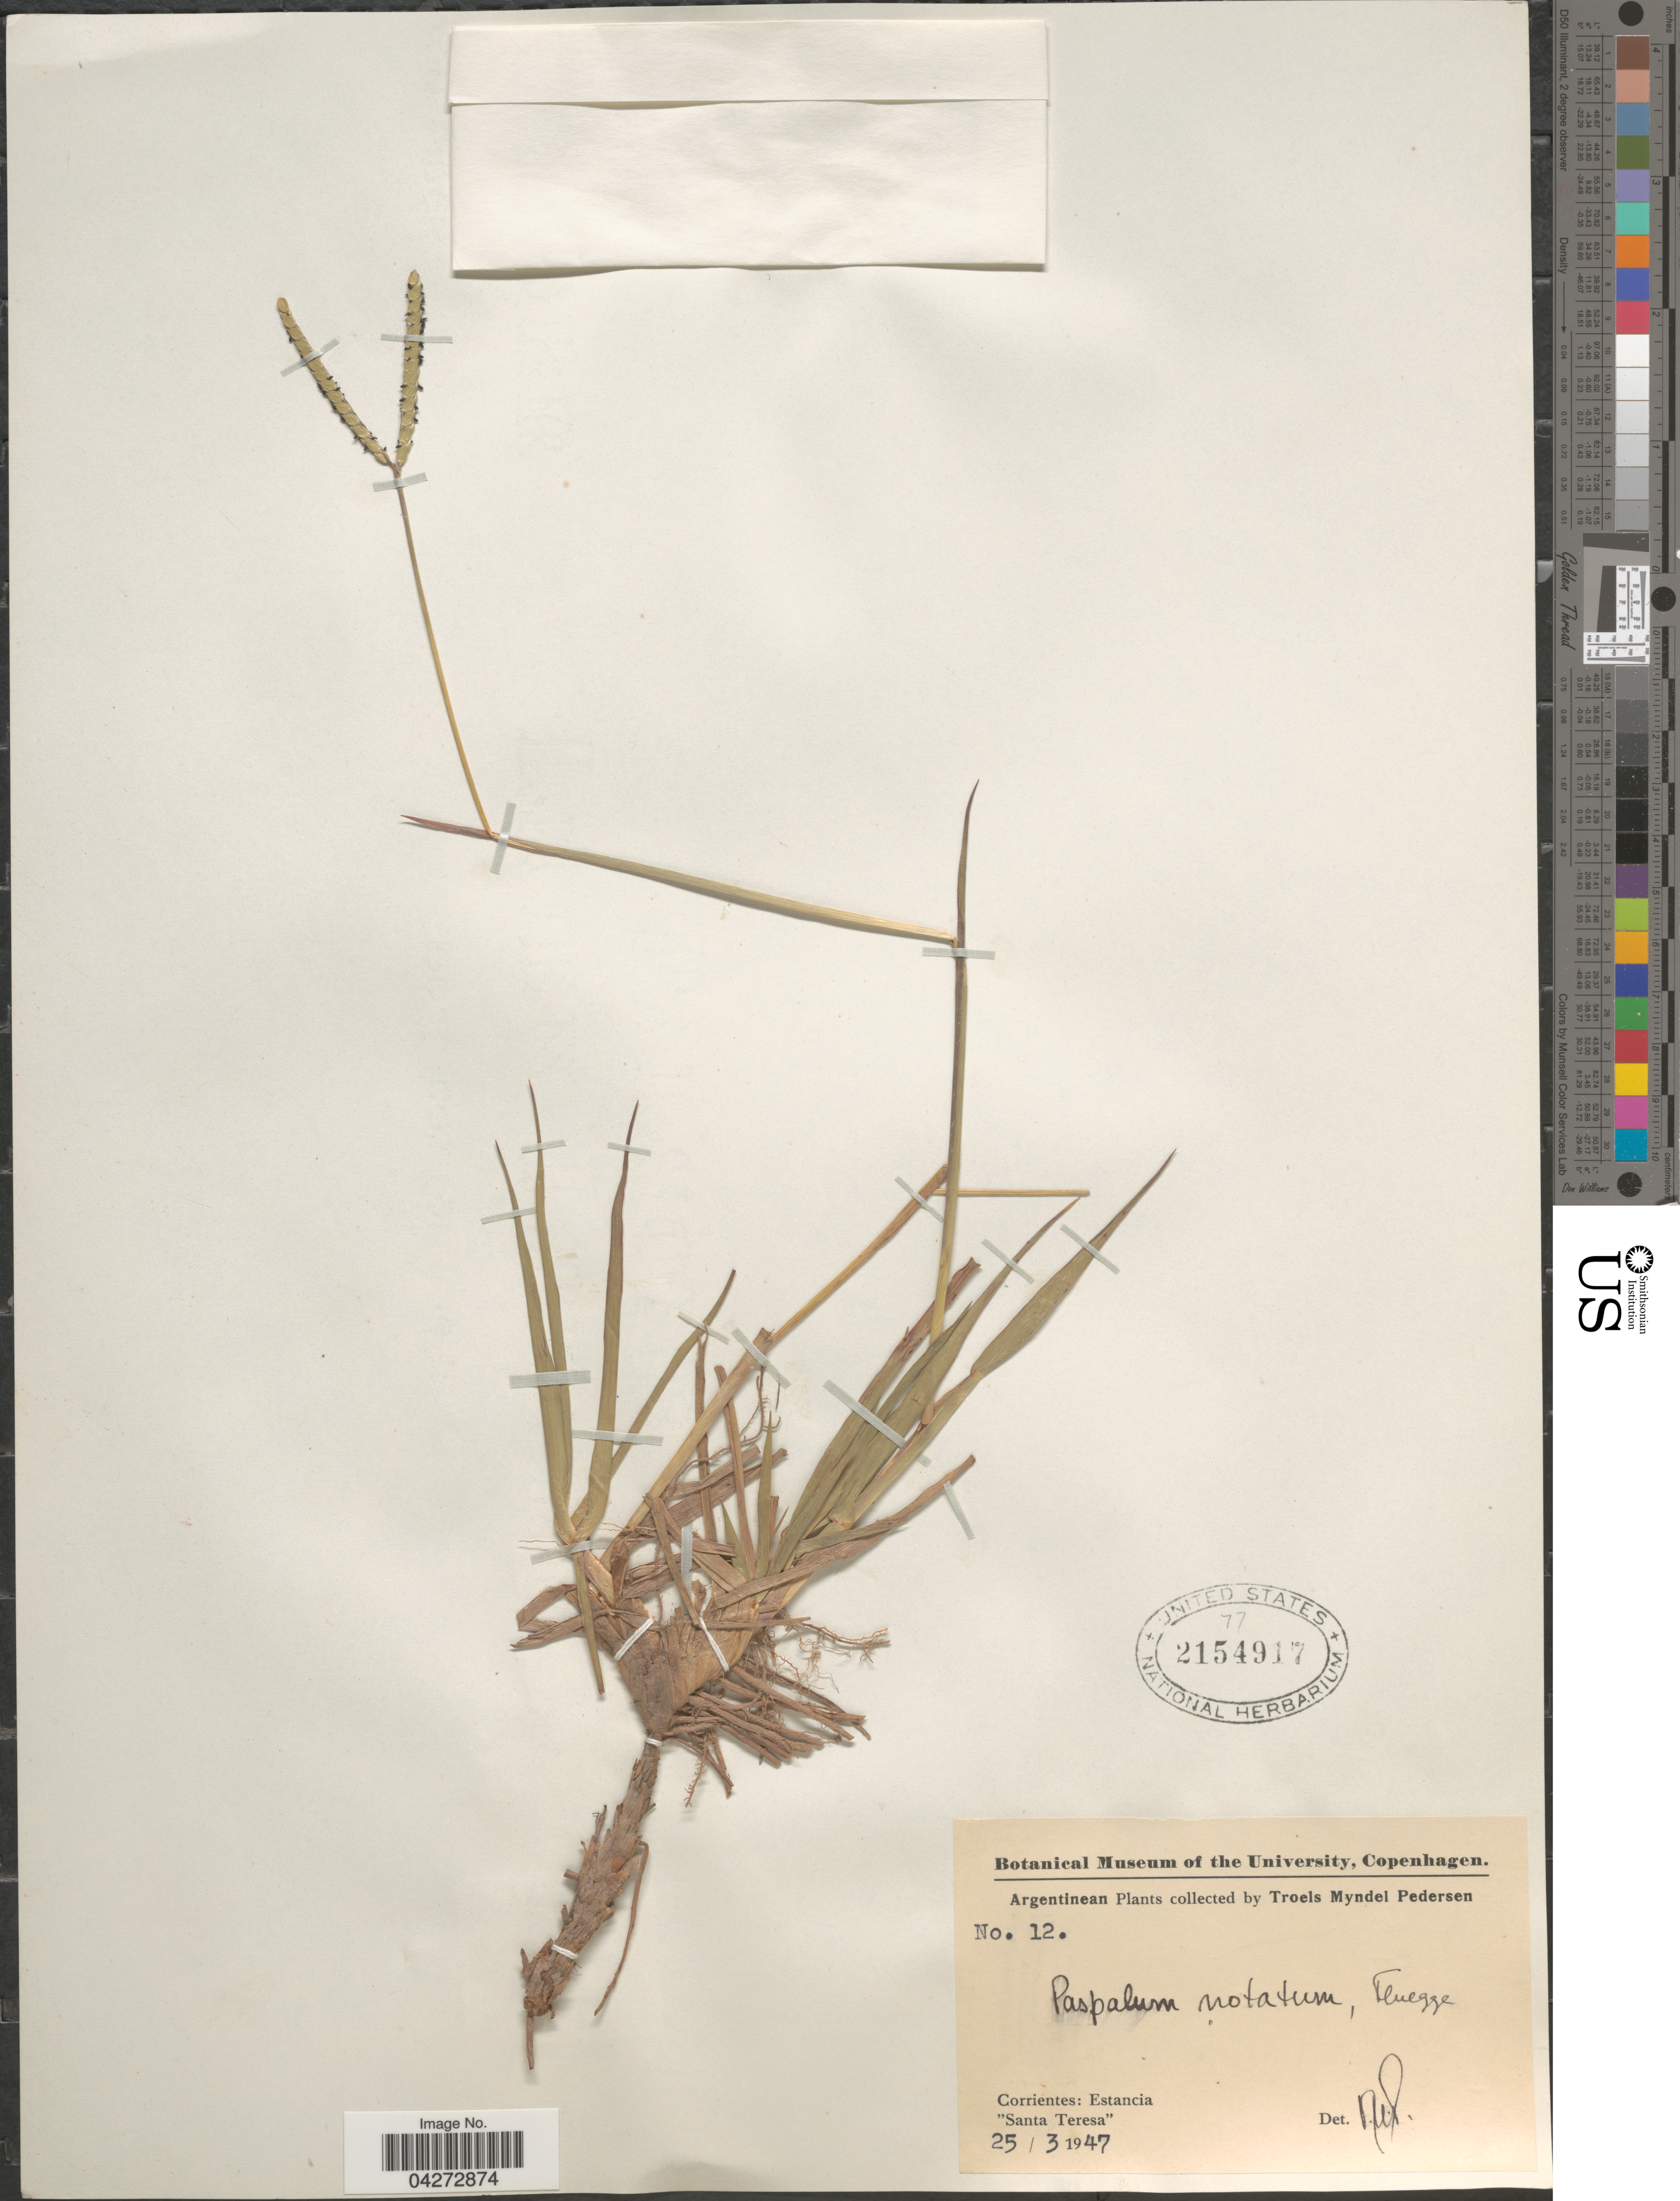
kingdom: Plantae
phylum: Tracheophyta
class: Liliopsida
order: Poales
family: Poaceae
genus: Paspalum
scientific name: Paspalum notatum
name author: Flüggé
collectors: T. Pederson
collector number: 12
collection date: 1947-03-25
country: Argentina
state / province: Corrientes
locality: Estancia "Santa Teresa".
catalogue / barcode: US 2154917